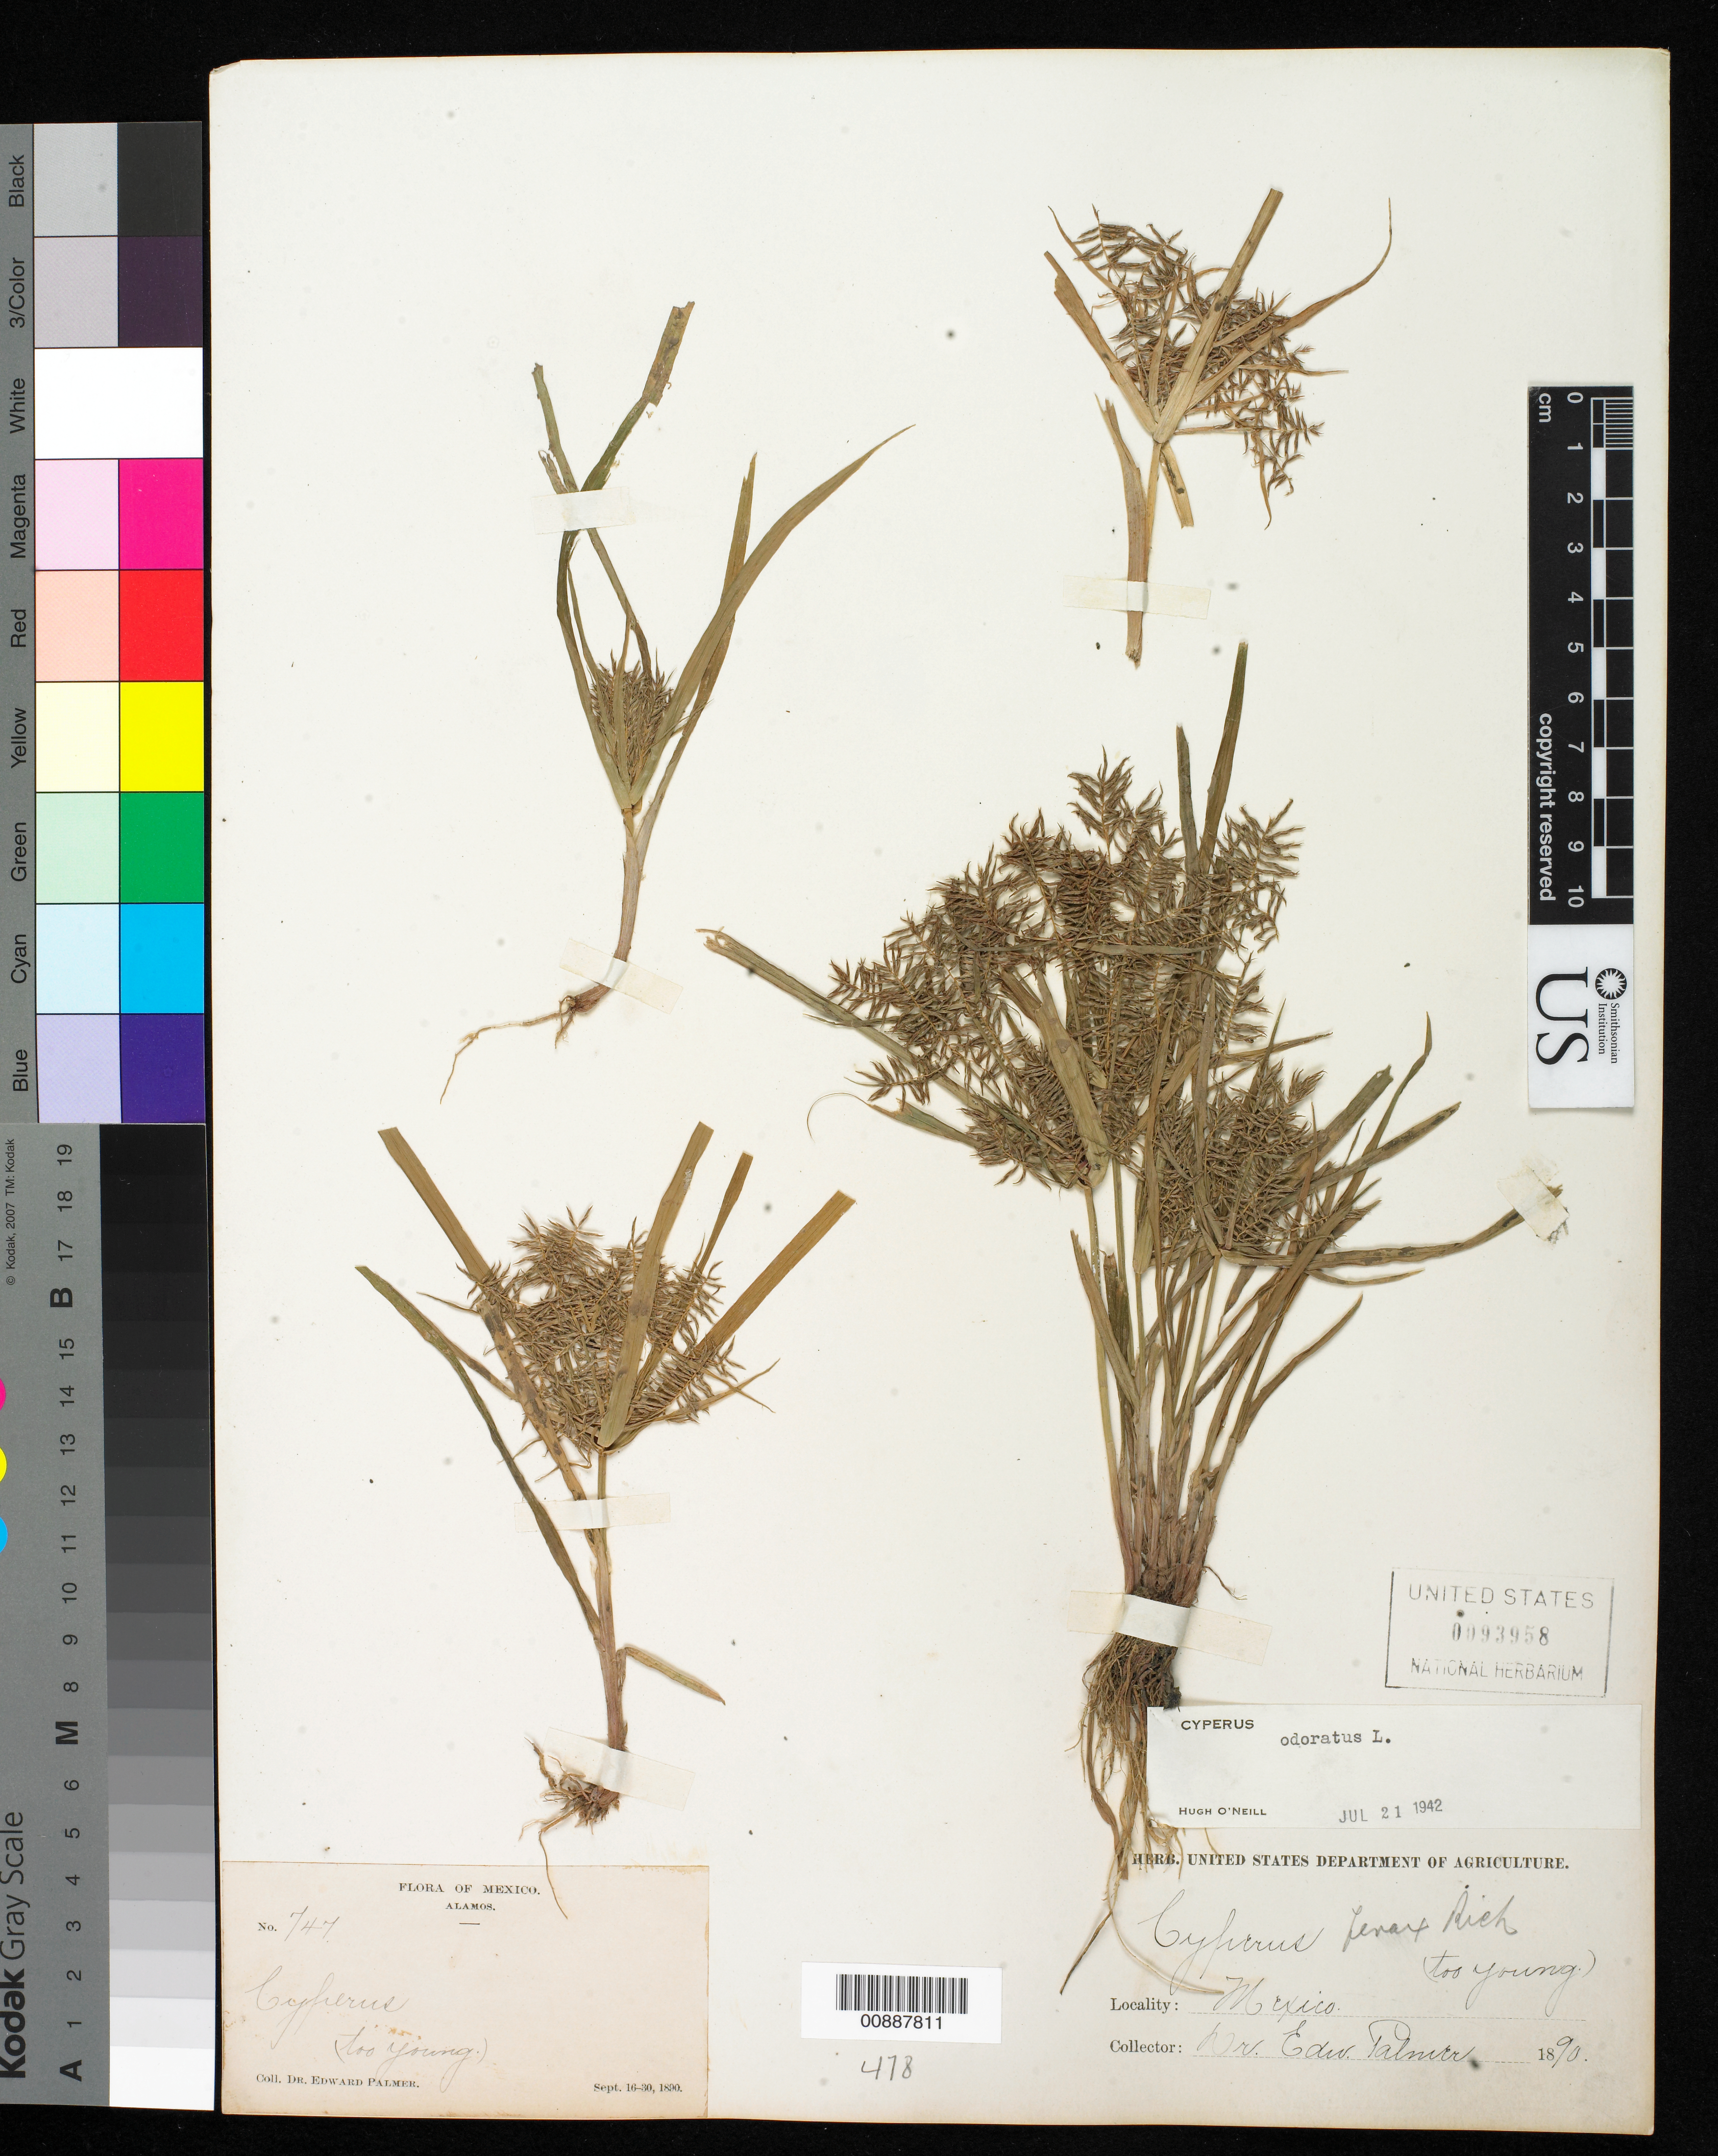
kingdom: Plantae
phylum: Tracheophyta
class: Liliopsida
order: Poales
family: Cyperaceae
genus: Cyperus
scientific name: Cyperus odoratus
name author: L.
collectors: E. Palmer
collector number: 747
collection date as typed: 16 Sep 1890 to 30 Sep 1890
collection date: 1890-09-16/1890-09-30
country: Mexico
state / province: Sonora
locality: Alamos, Sonora.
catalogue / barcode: US 93958